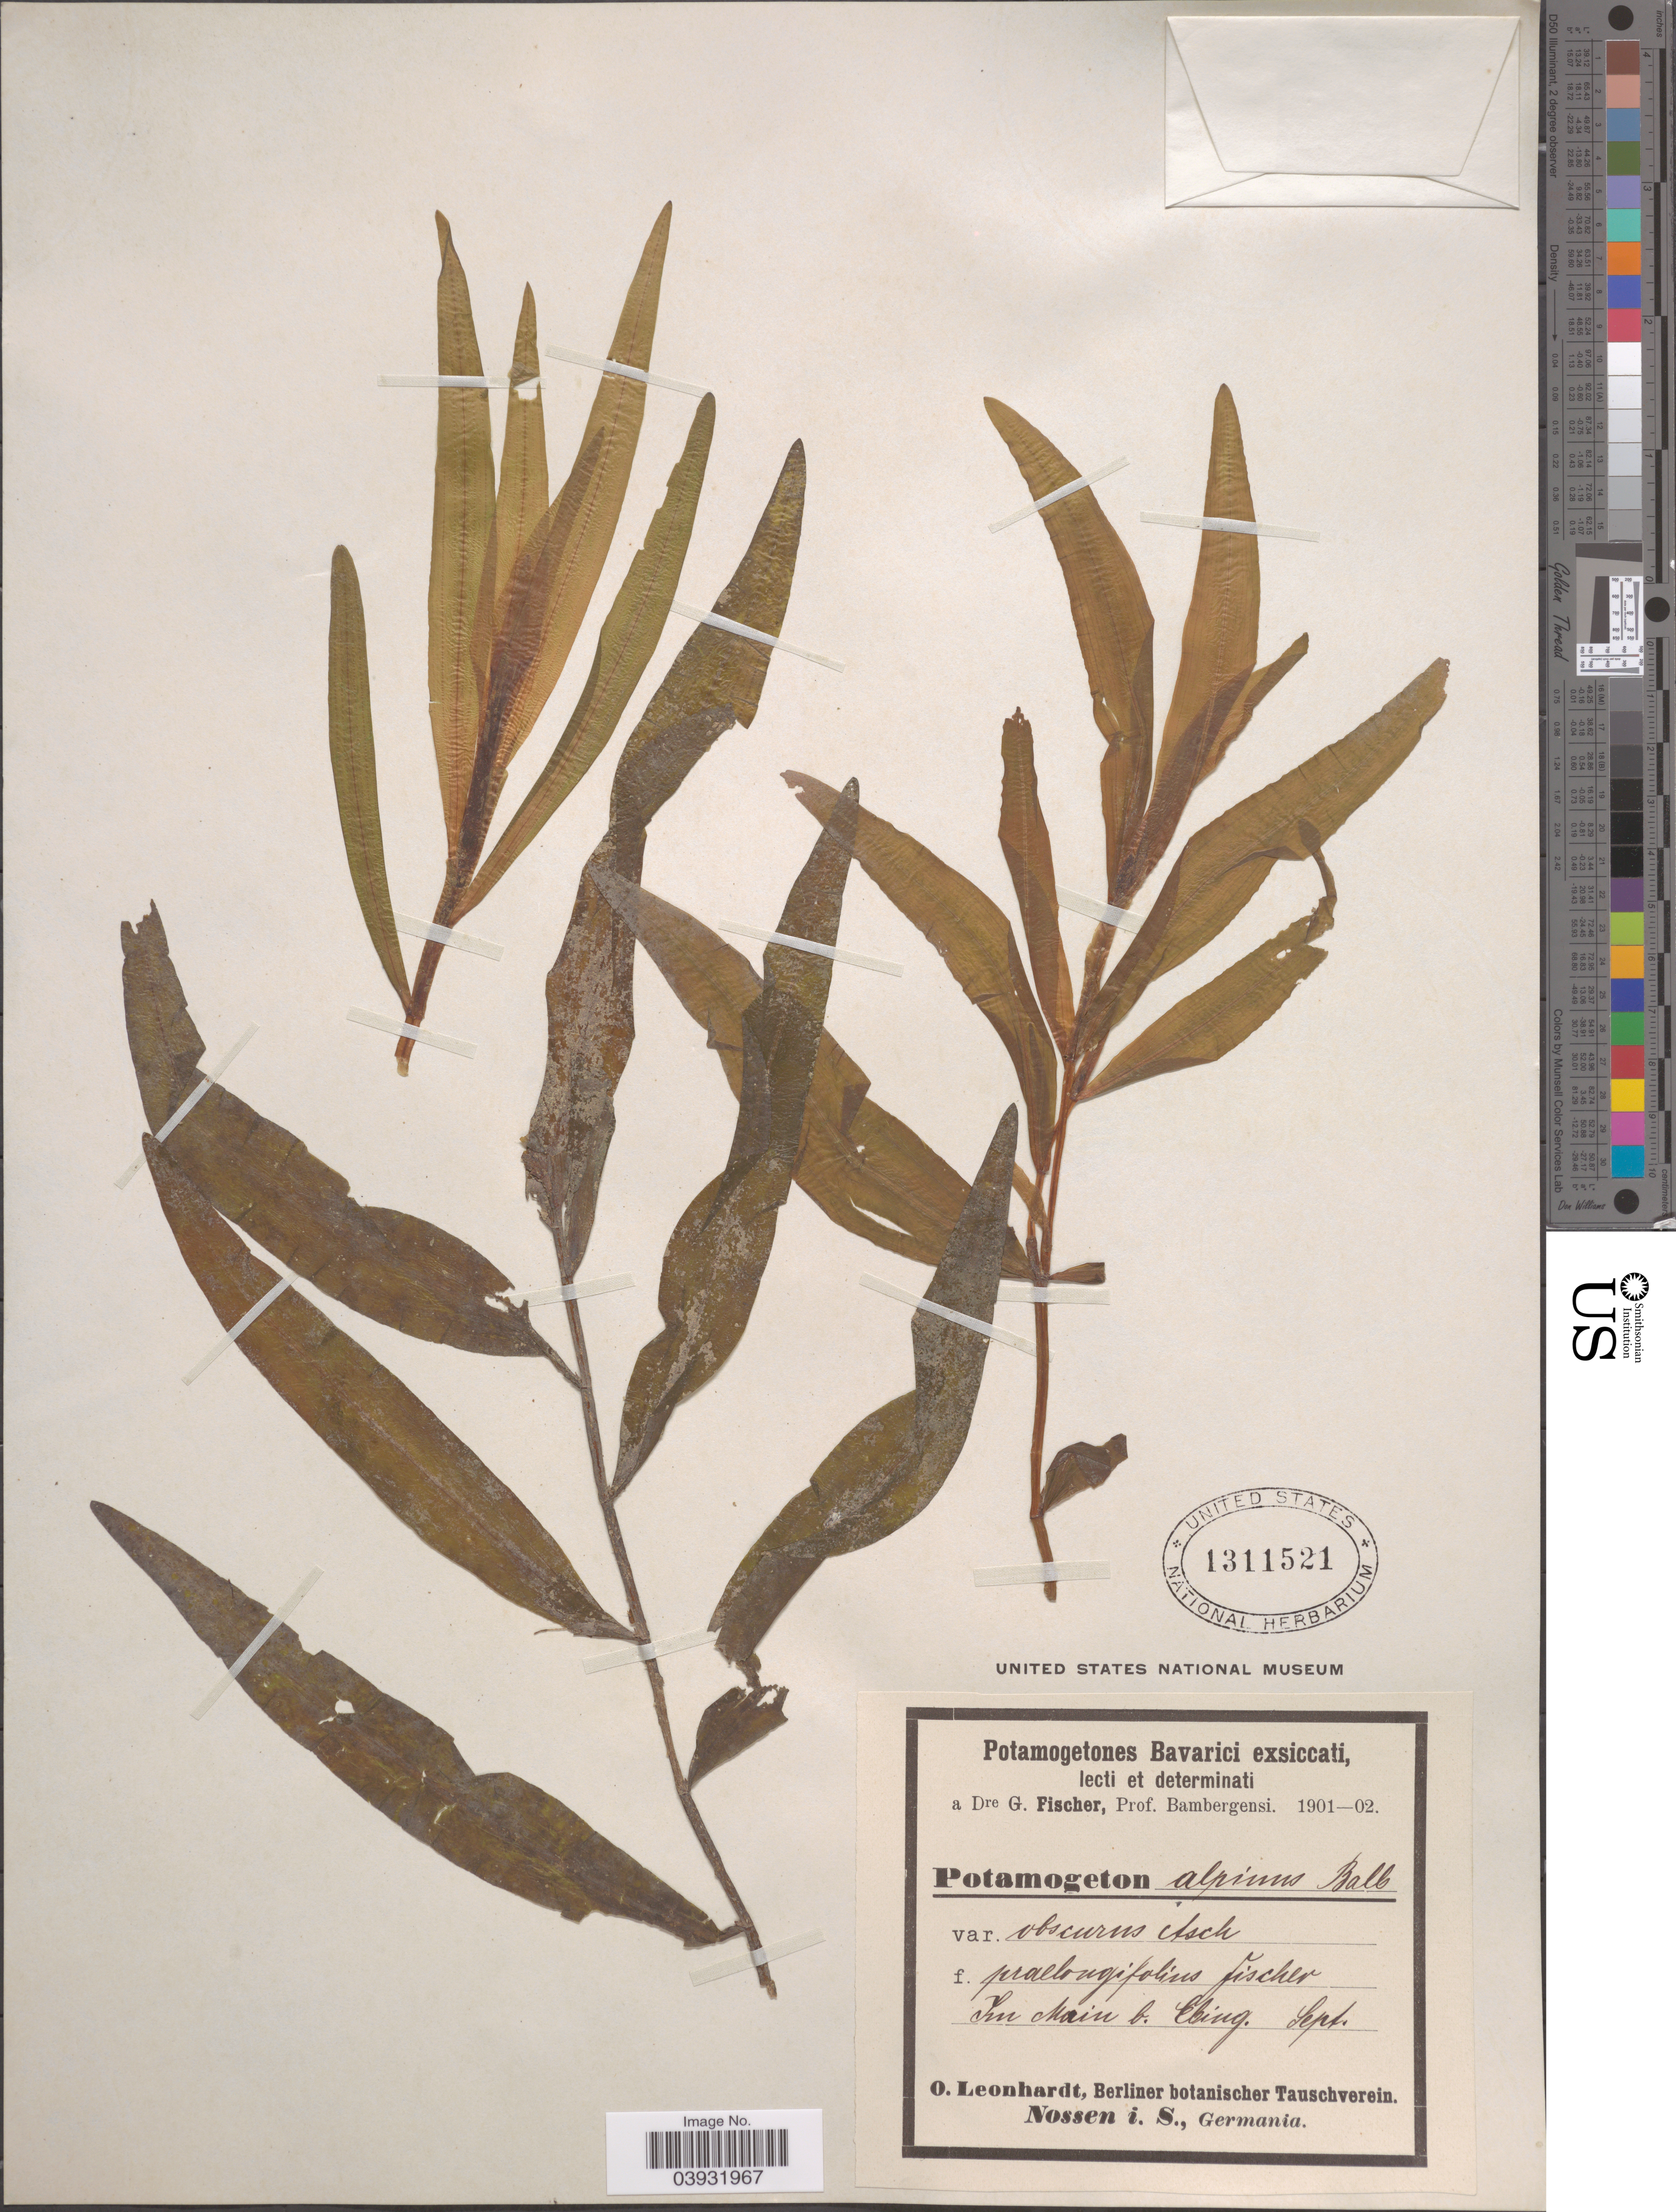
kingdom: Plantae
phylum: Tracheophyta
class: Liliopsida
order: Alismatales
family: Potamogetonaceae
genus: Potamogeton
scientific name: Potamogeton alpinus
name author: Balb.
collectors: O. Leonhardt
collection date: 1901-09/1902-09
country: Germany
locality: Bavarici. In Main b. Ebing.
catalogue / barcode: US 1311521